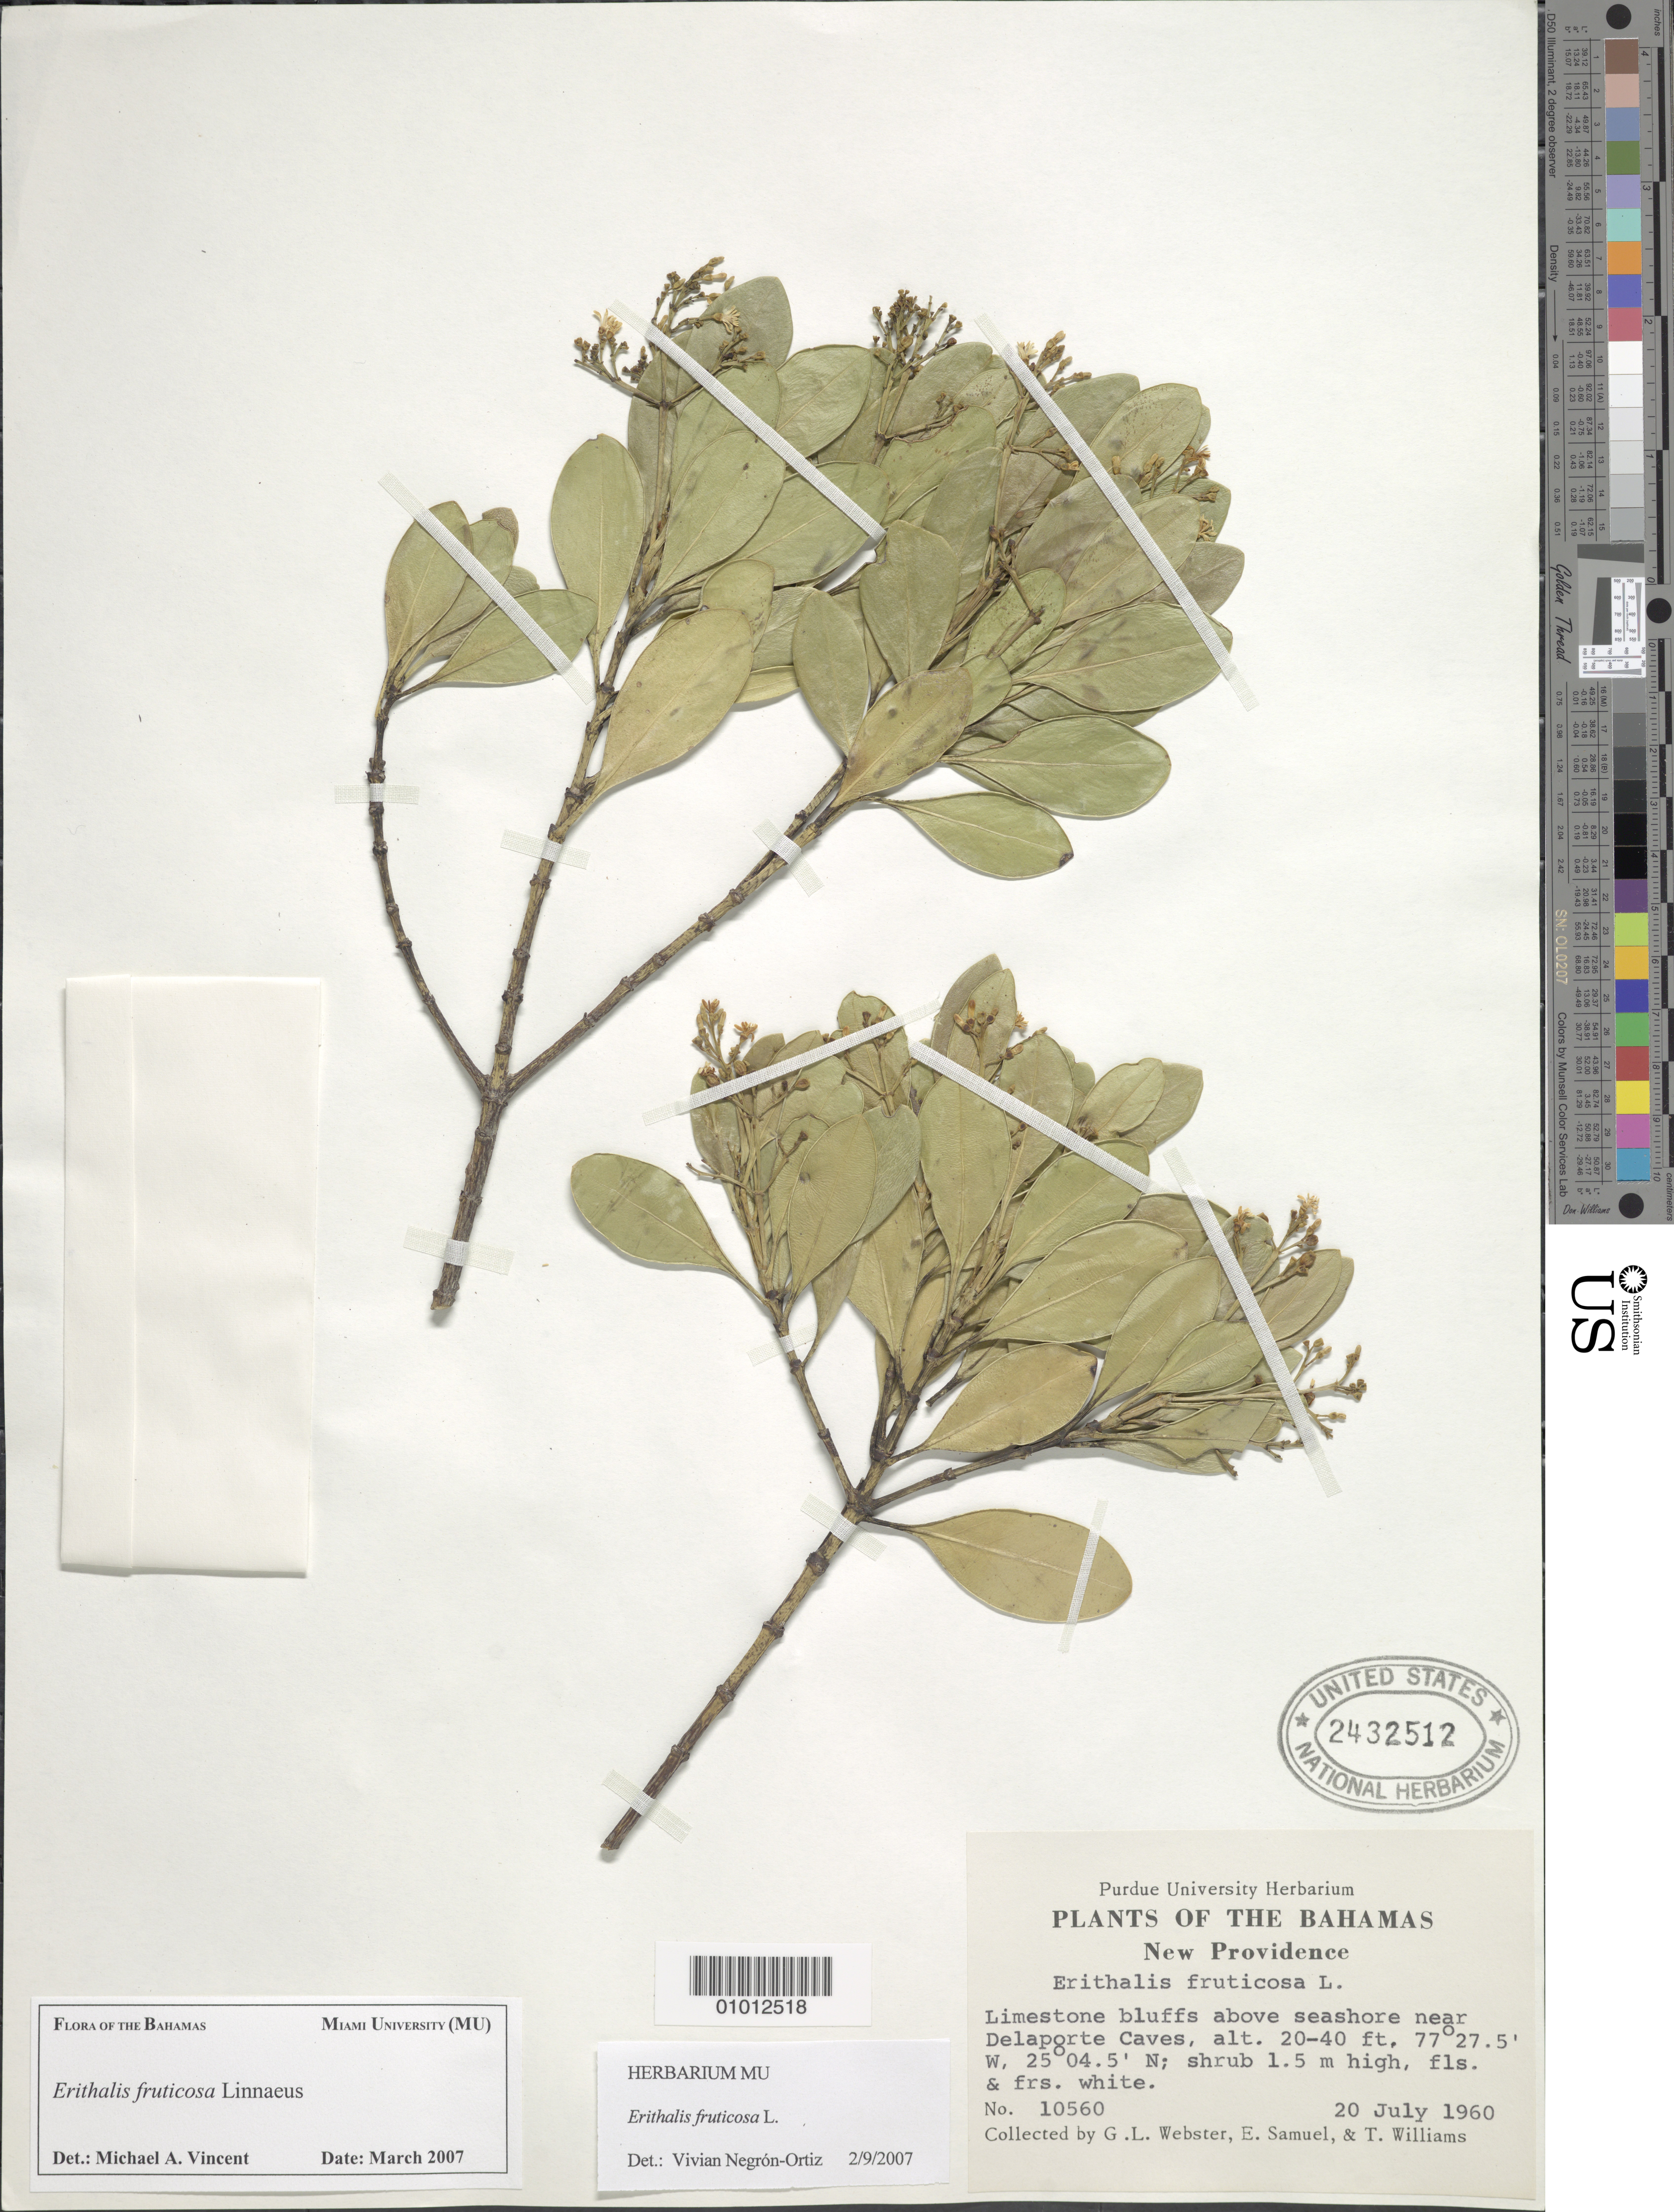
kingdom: Plantae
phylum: Tracheophyta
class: Magnoliopsida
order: Gentianales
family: Rubiaceae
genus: Erithalis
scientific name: Erithalis fruticosa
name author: L.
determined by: Vincent, M. A.; Negrón-Ortiz, V.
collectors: G. L. Webster, E. Samuel & T. Williams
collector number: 10560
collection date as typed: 20 Jul 1960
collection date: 1960-07-20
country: Bahamas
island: New Providence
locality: New Providence, near Delaporte Caves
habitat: Limestone bluffs above seashore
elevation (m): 6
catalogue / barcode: US 2432512